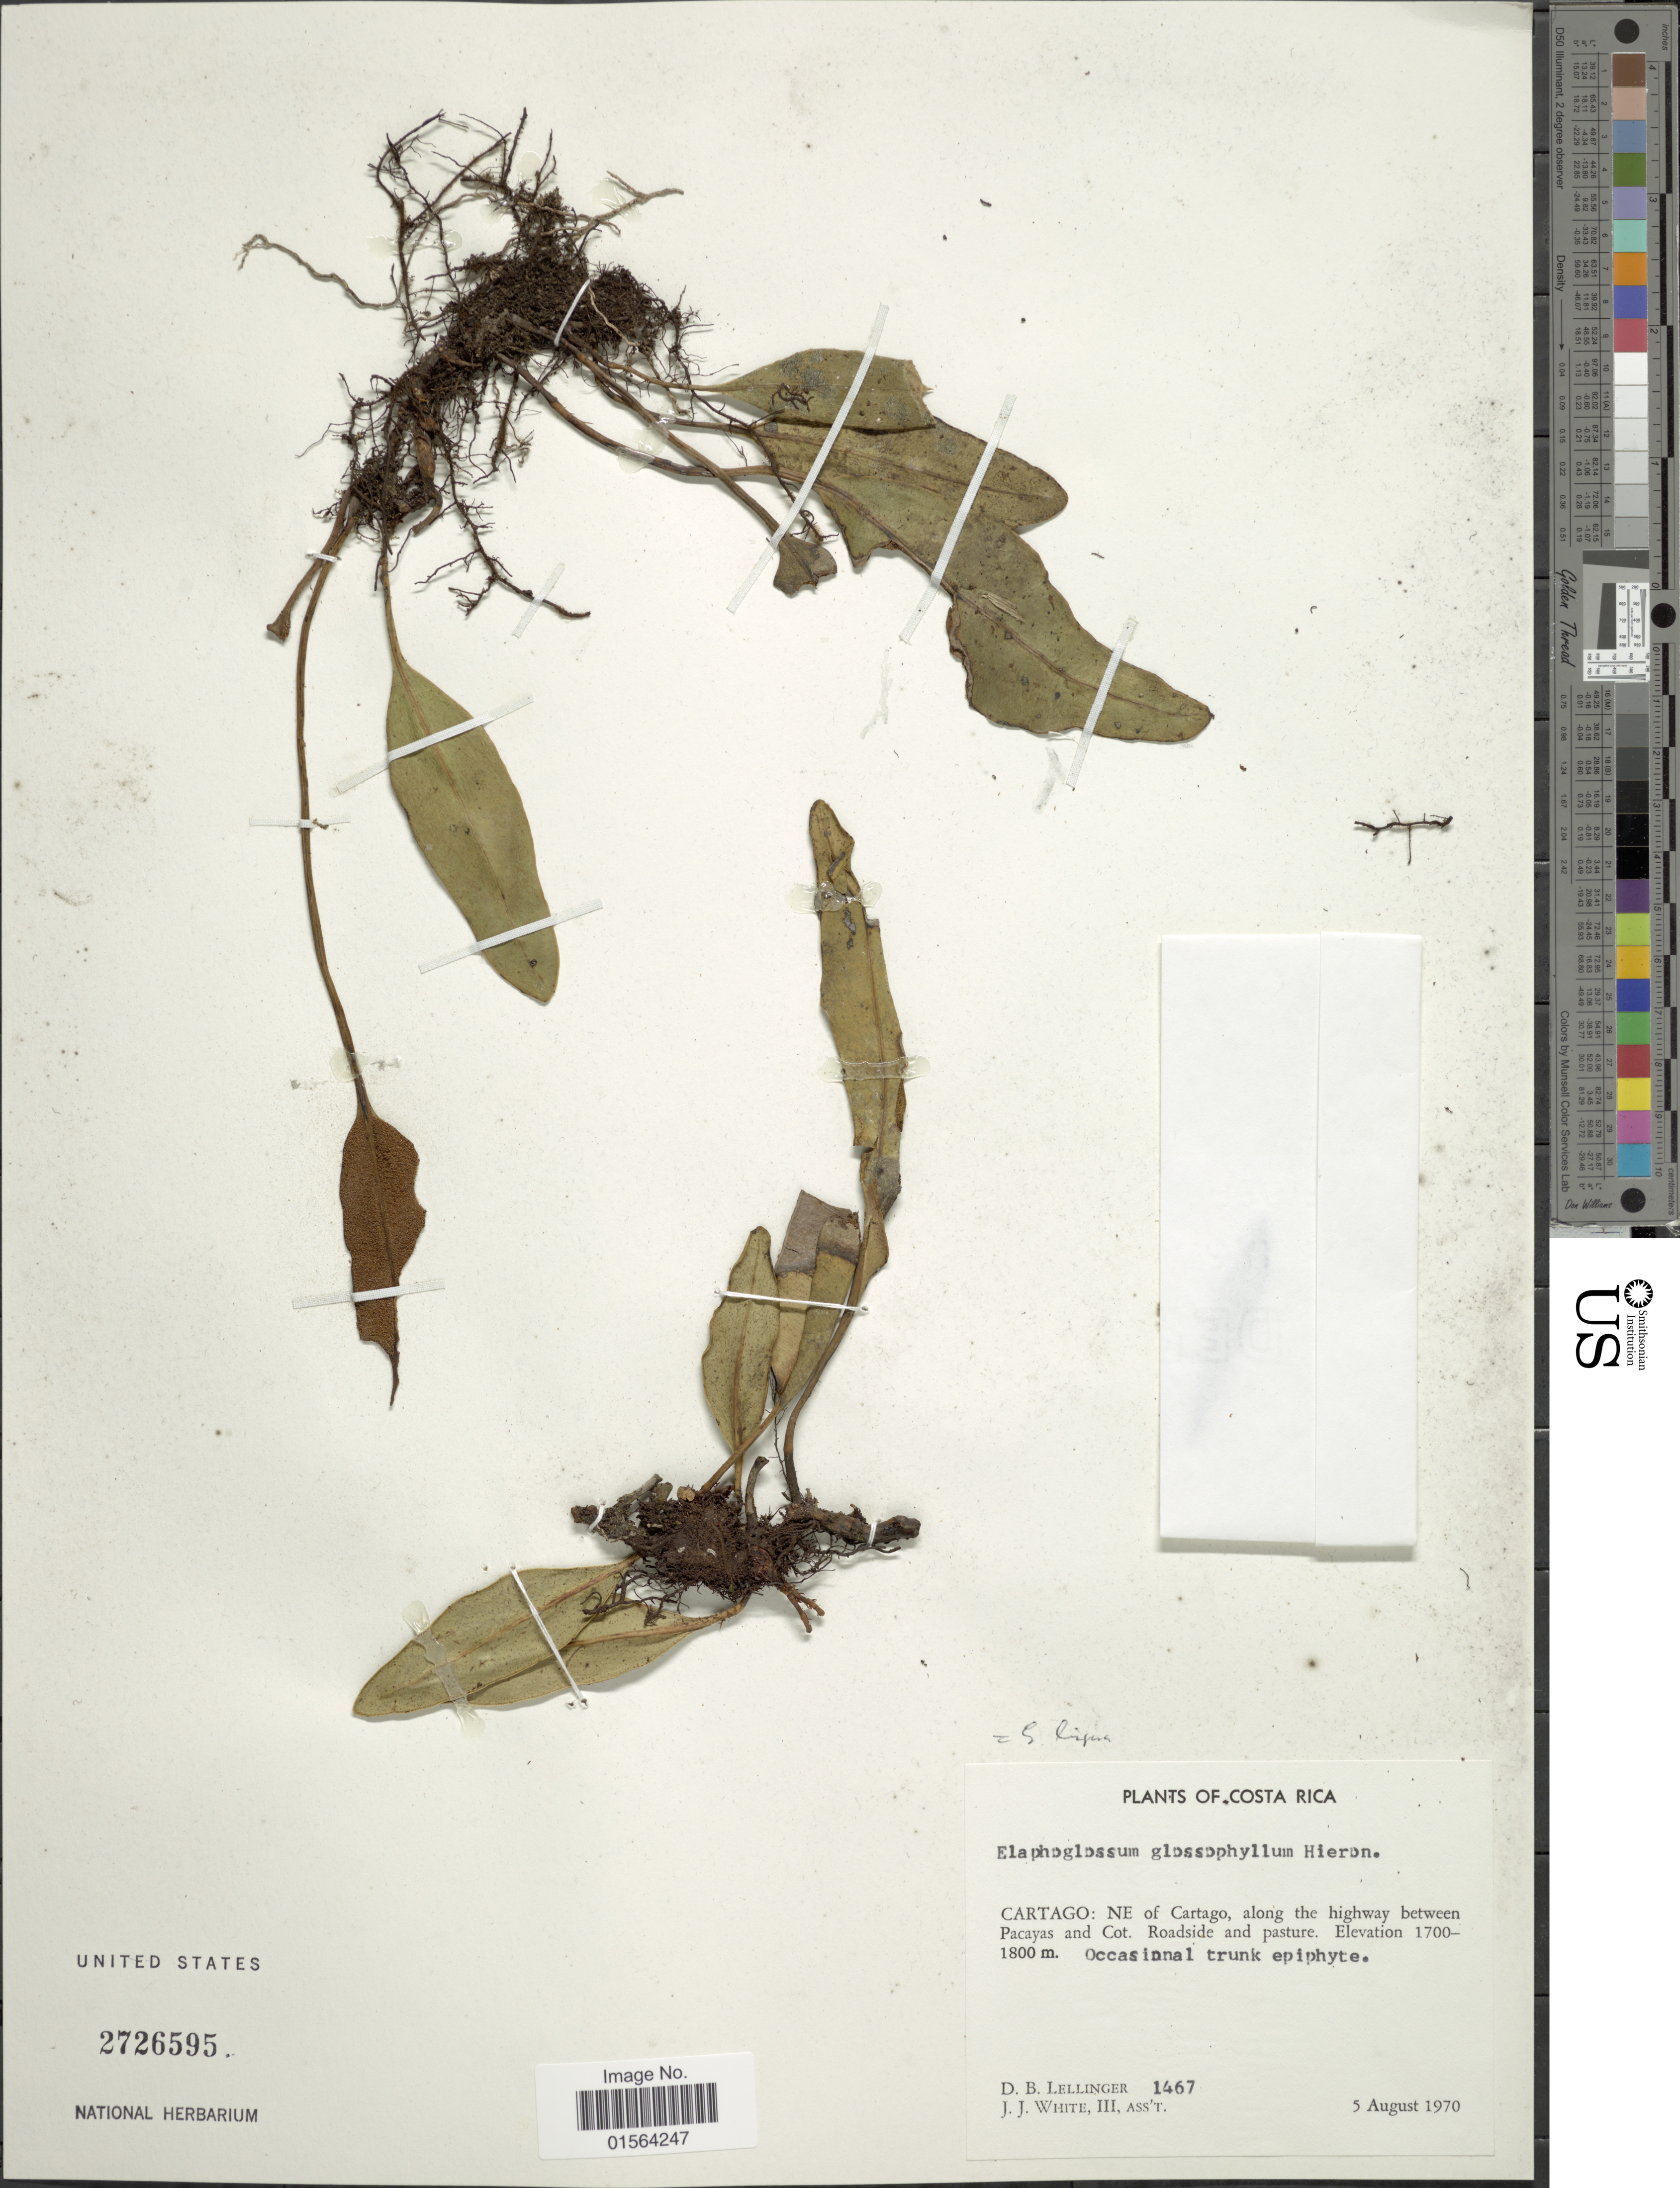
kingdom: Plantae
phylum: Tracheophyta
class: Polypodiopsida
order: Polypodiales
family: Dryopteridaceae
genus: Elaphoglossum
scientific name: Elaphoglossum lingua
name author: (C. Presl) Brack.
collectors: D. B. Lellinger & J. J. White III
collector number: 1467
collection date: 1970-08-05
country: Costa Rica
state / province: Cartago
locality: Cartago: NE of Cartago, along the highway between Pacayas and Cot. Roadside and pasture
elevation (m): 1700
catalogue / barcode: US 2726595